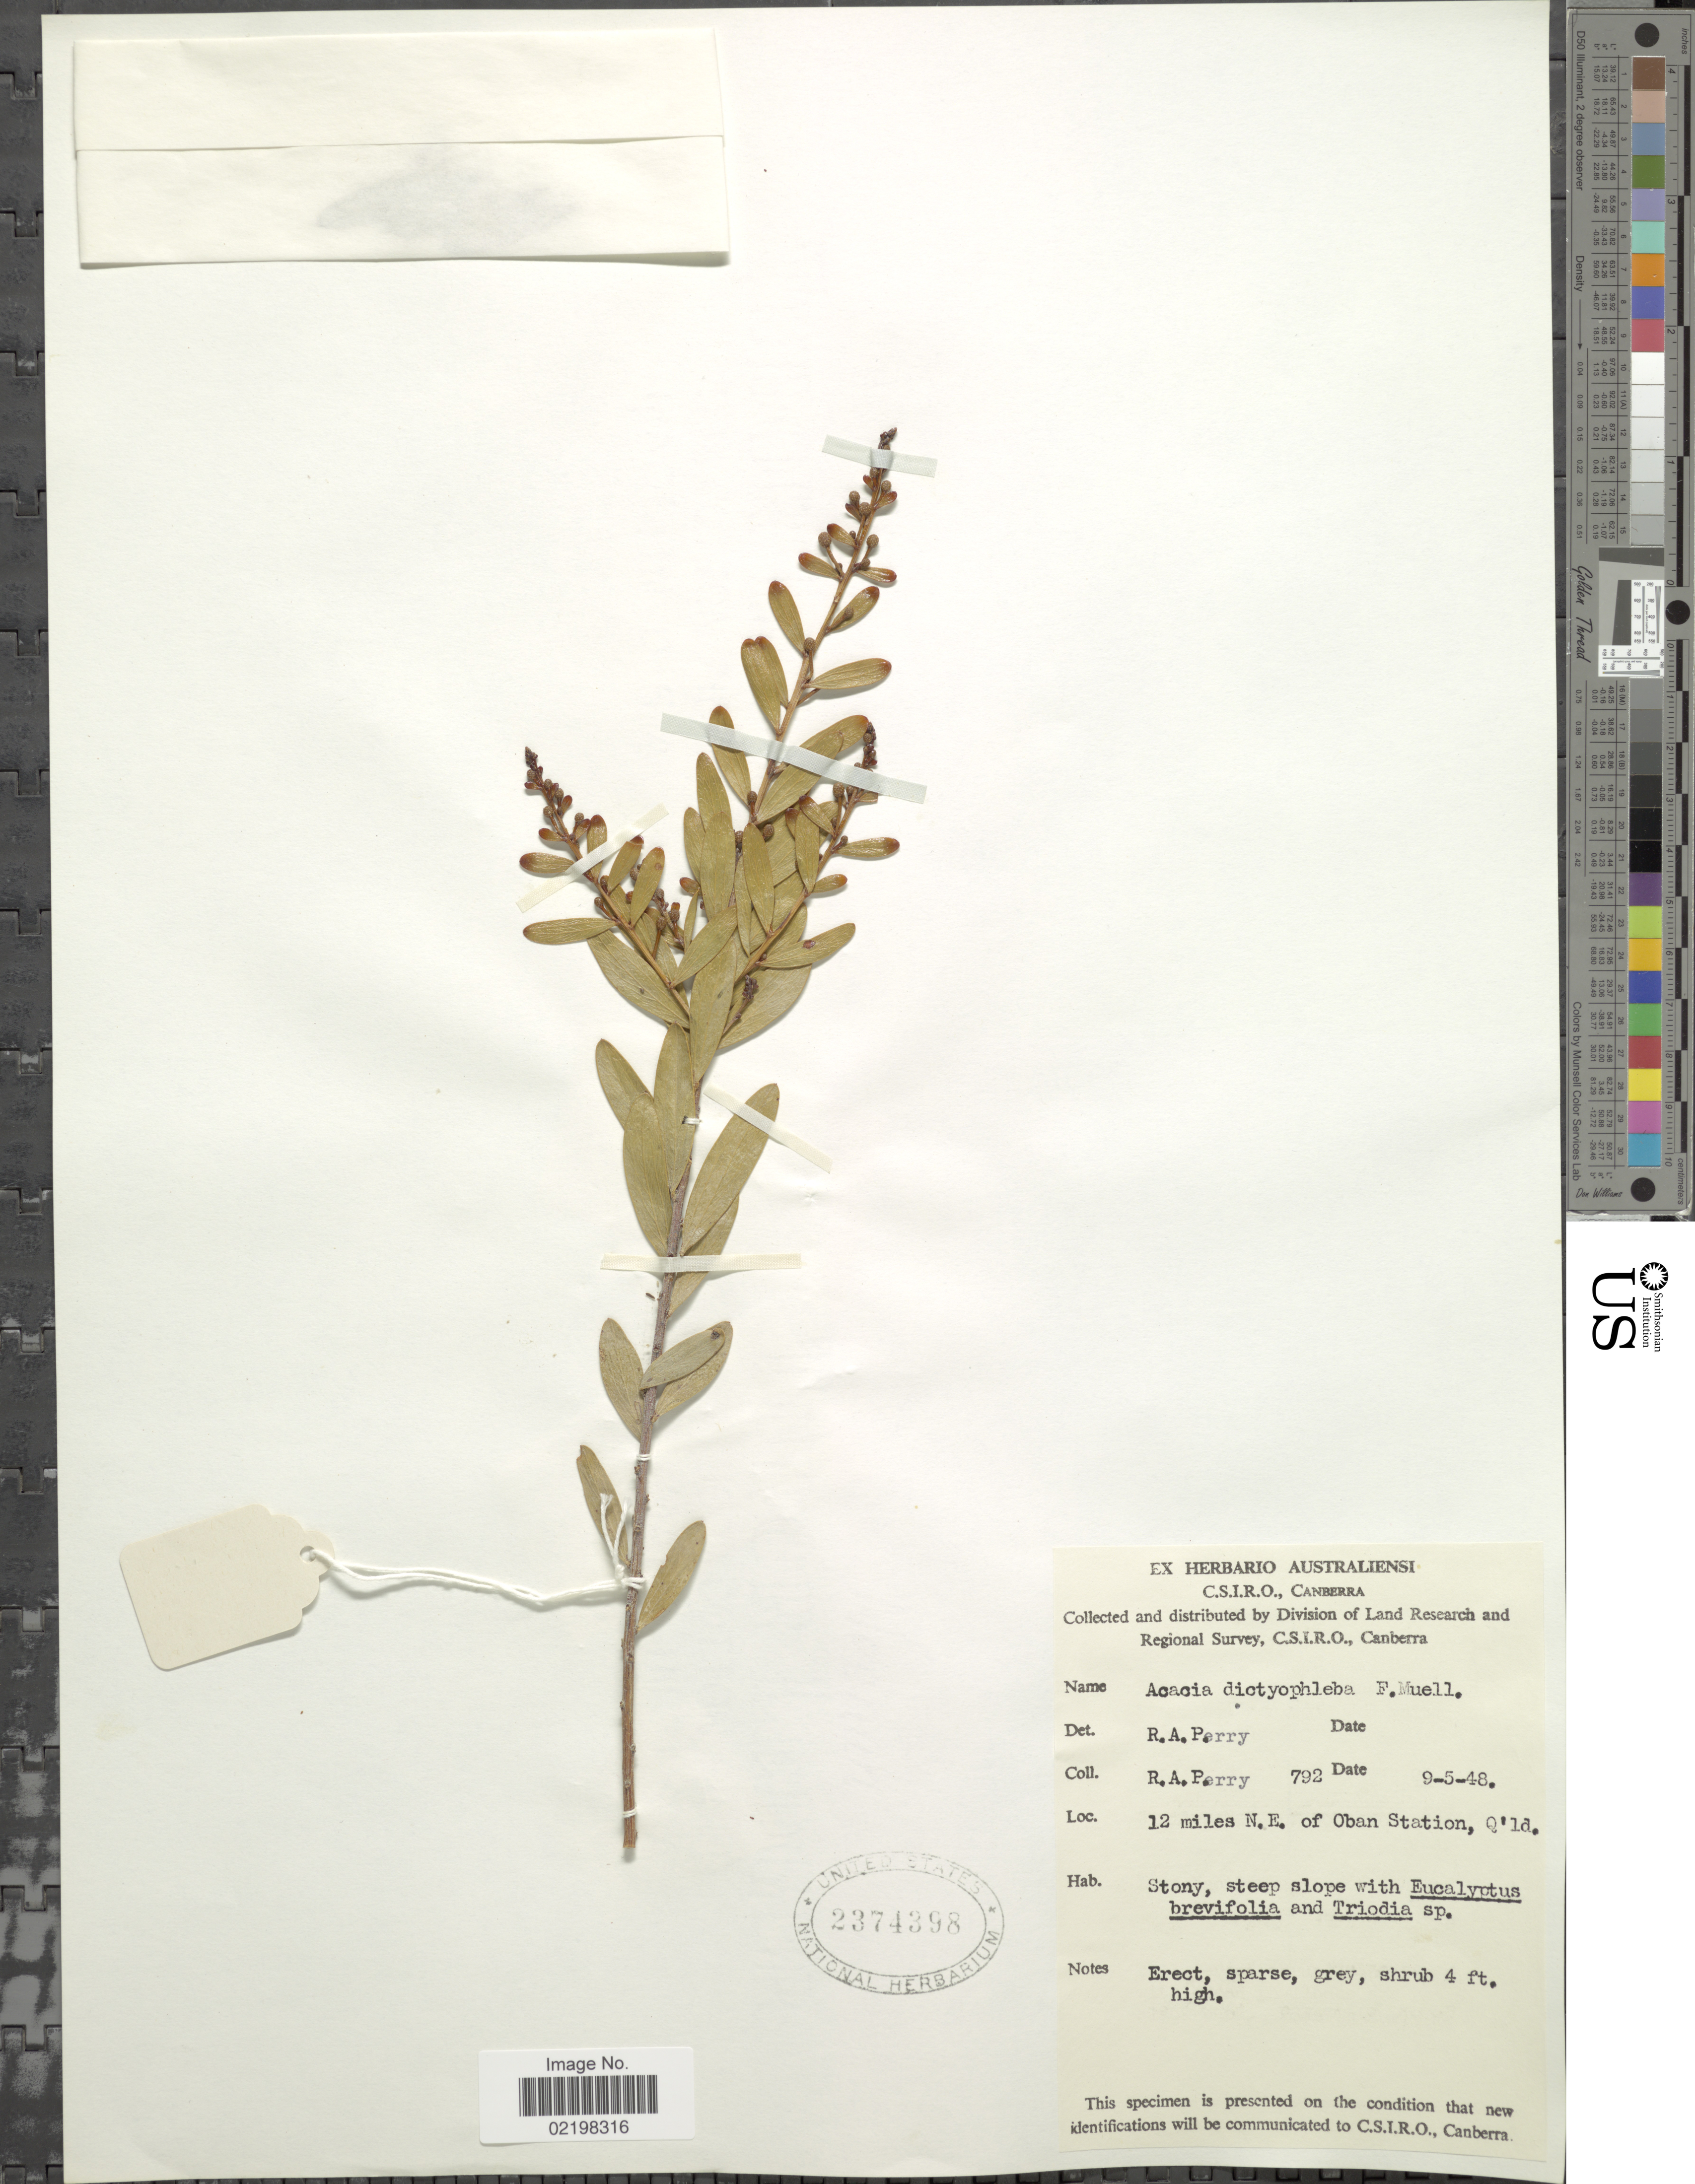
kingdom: Plantae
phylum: Tracheophyta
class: Magnoliopsida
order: Fabales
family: Fabaceae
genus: Acacia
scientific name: Acacia dictyophleba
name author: F. Muell.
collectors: Perry, R. A.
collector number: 792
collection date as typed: Transcribed d/m/y: 9/5/48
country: Australia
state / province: Queensland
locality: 12 miles N.E. of Oban Station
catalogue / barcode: US 2374398